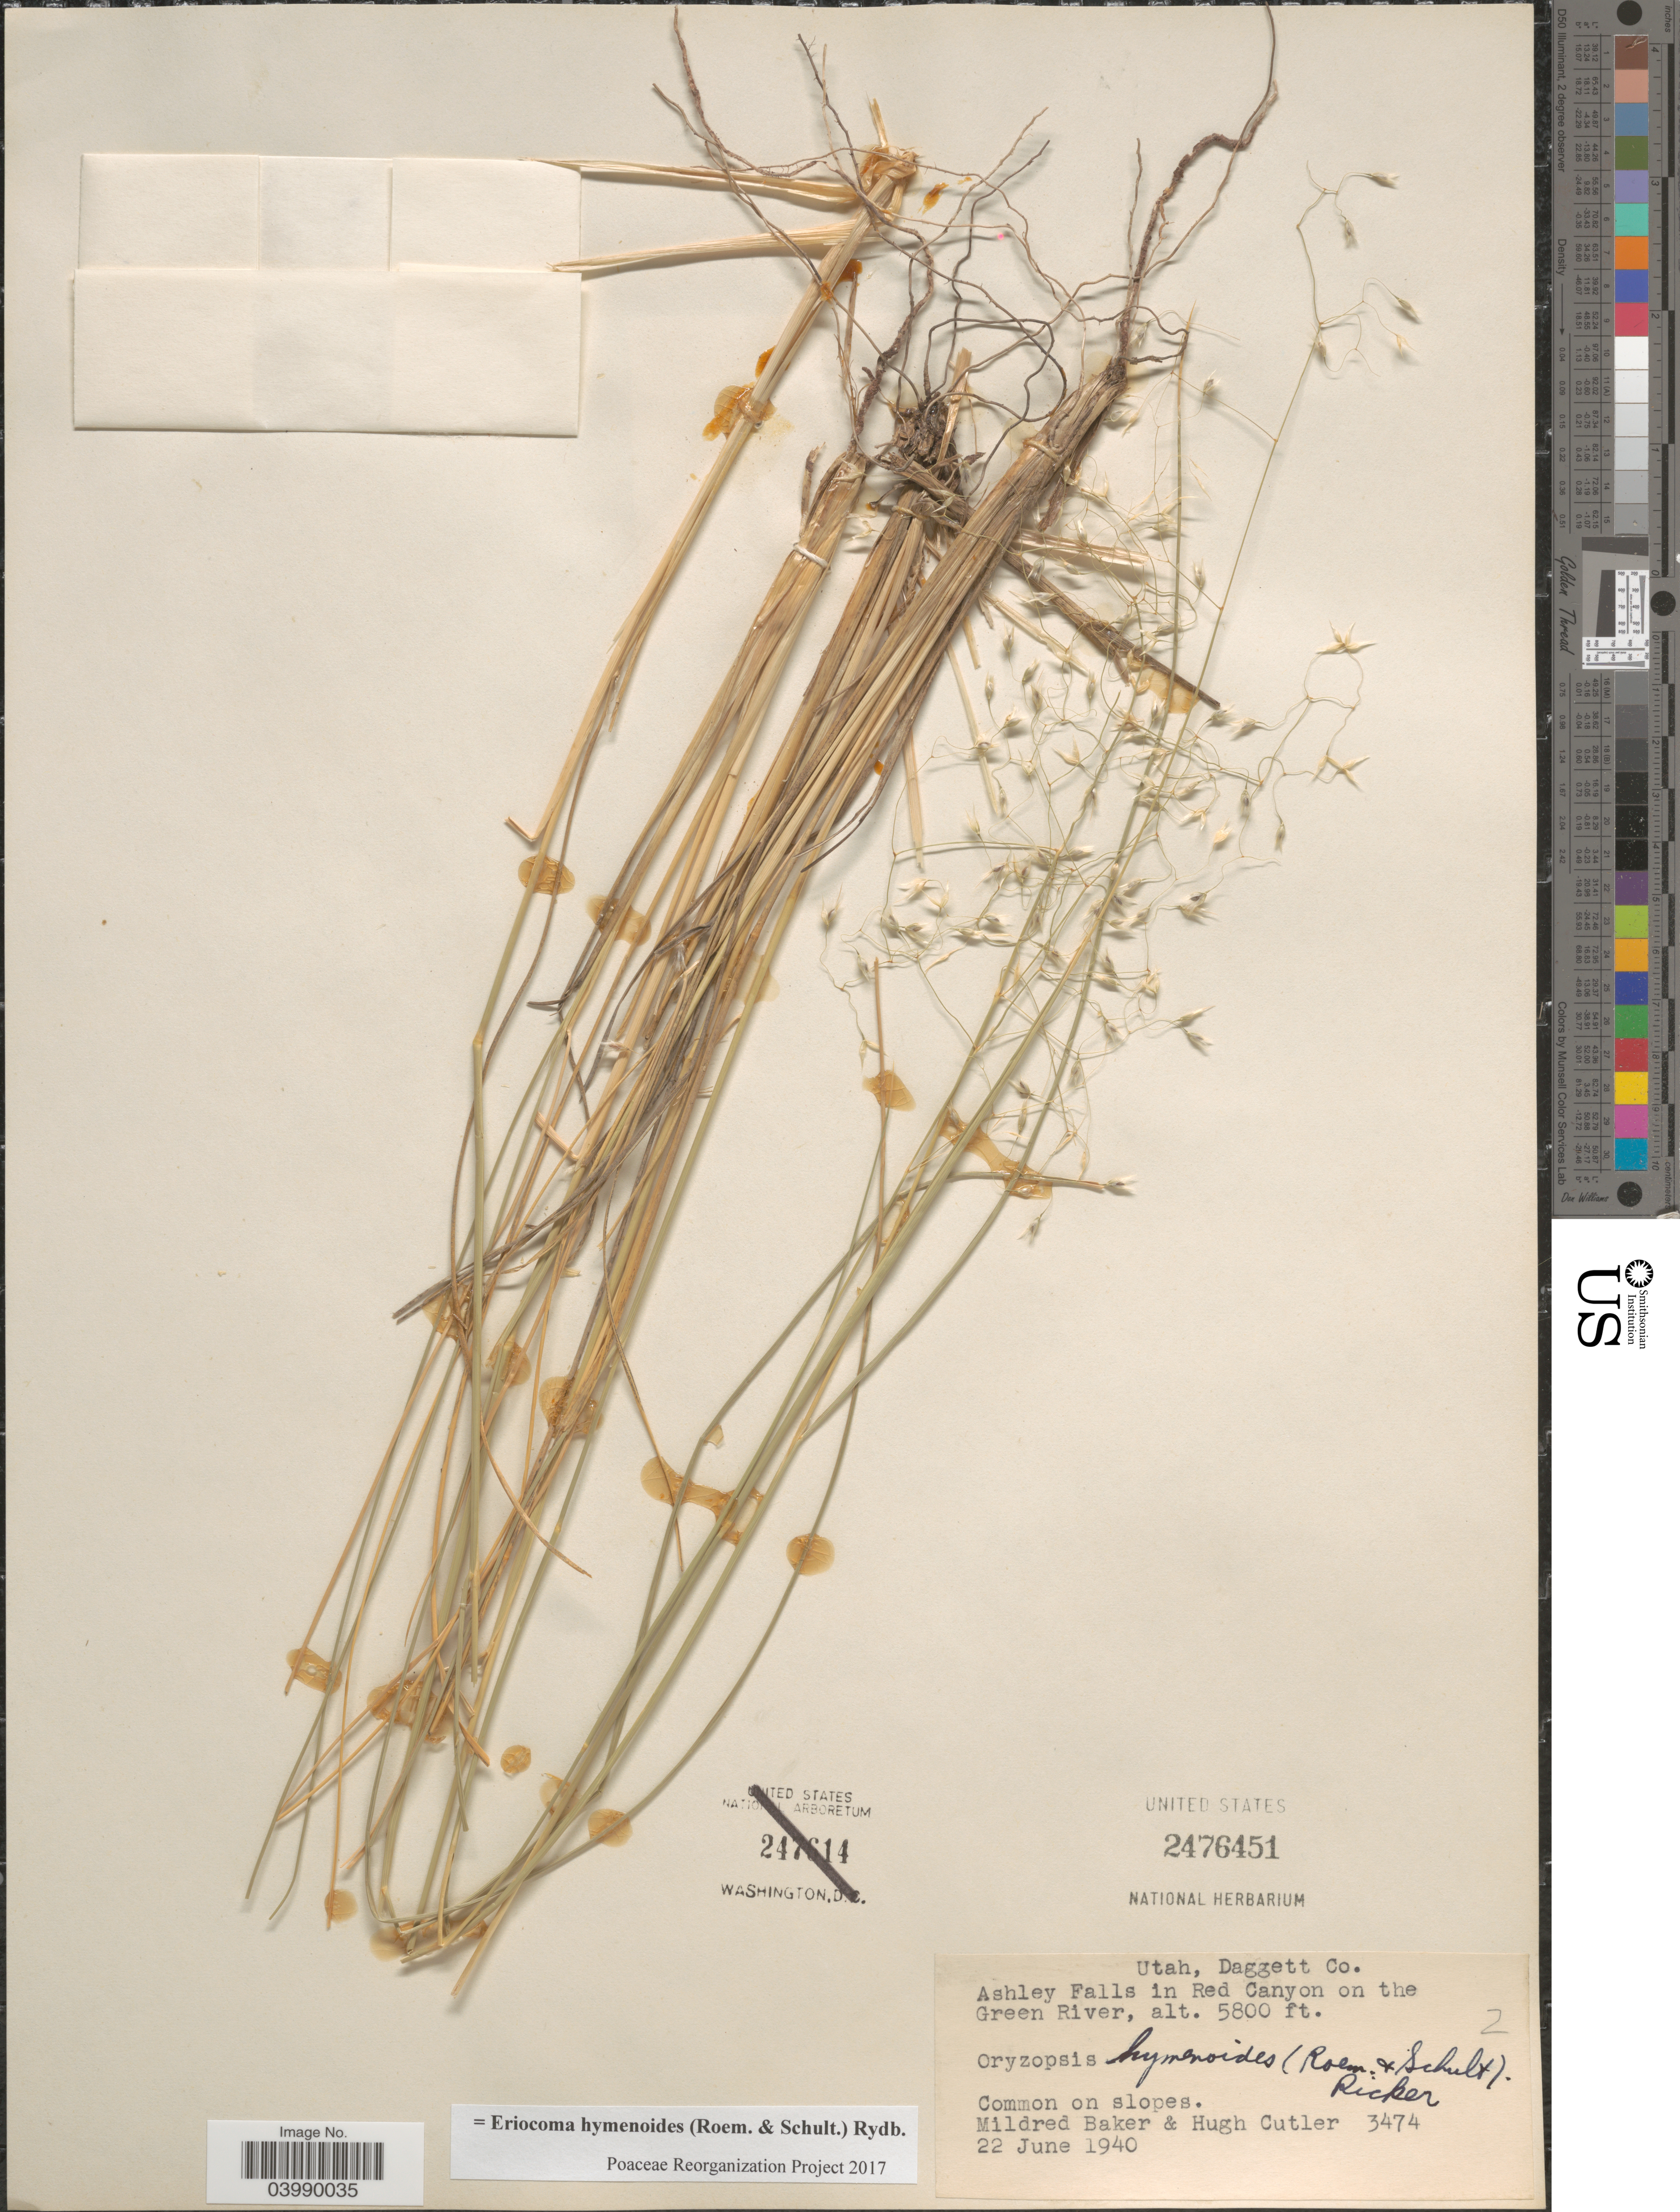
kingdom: Plantae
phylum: Tracheophyta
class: Liliopsida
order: Poales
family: Poaceae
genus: Eriocoma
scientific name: Eriocoma hymenoides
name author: (Roem. & Schult.) Rydb.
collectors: M. Baker & H. C. Cutler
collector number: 3474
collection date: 1940-06-22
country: United States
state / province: Utah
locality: Daggett Co. Ashley Falls in Red Canyon on the Green River.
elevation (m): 1768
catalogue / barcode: US 2476451